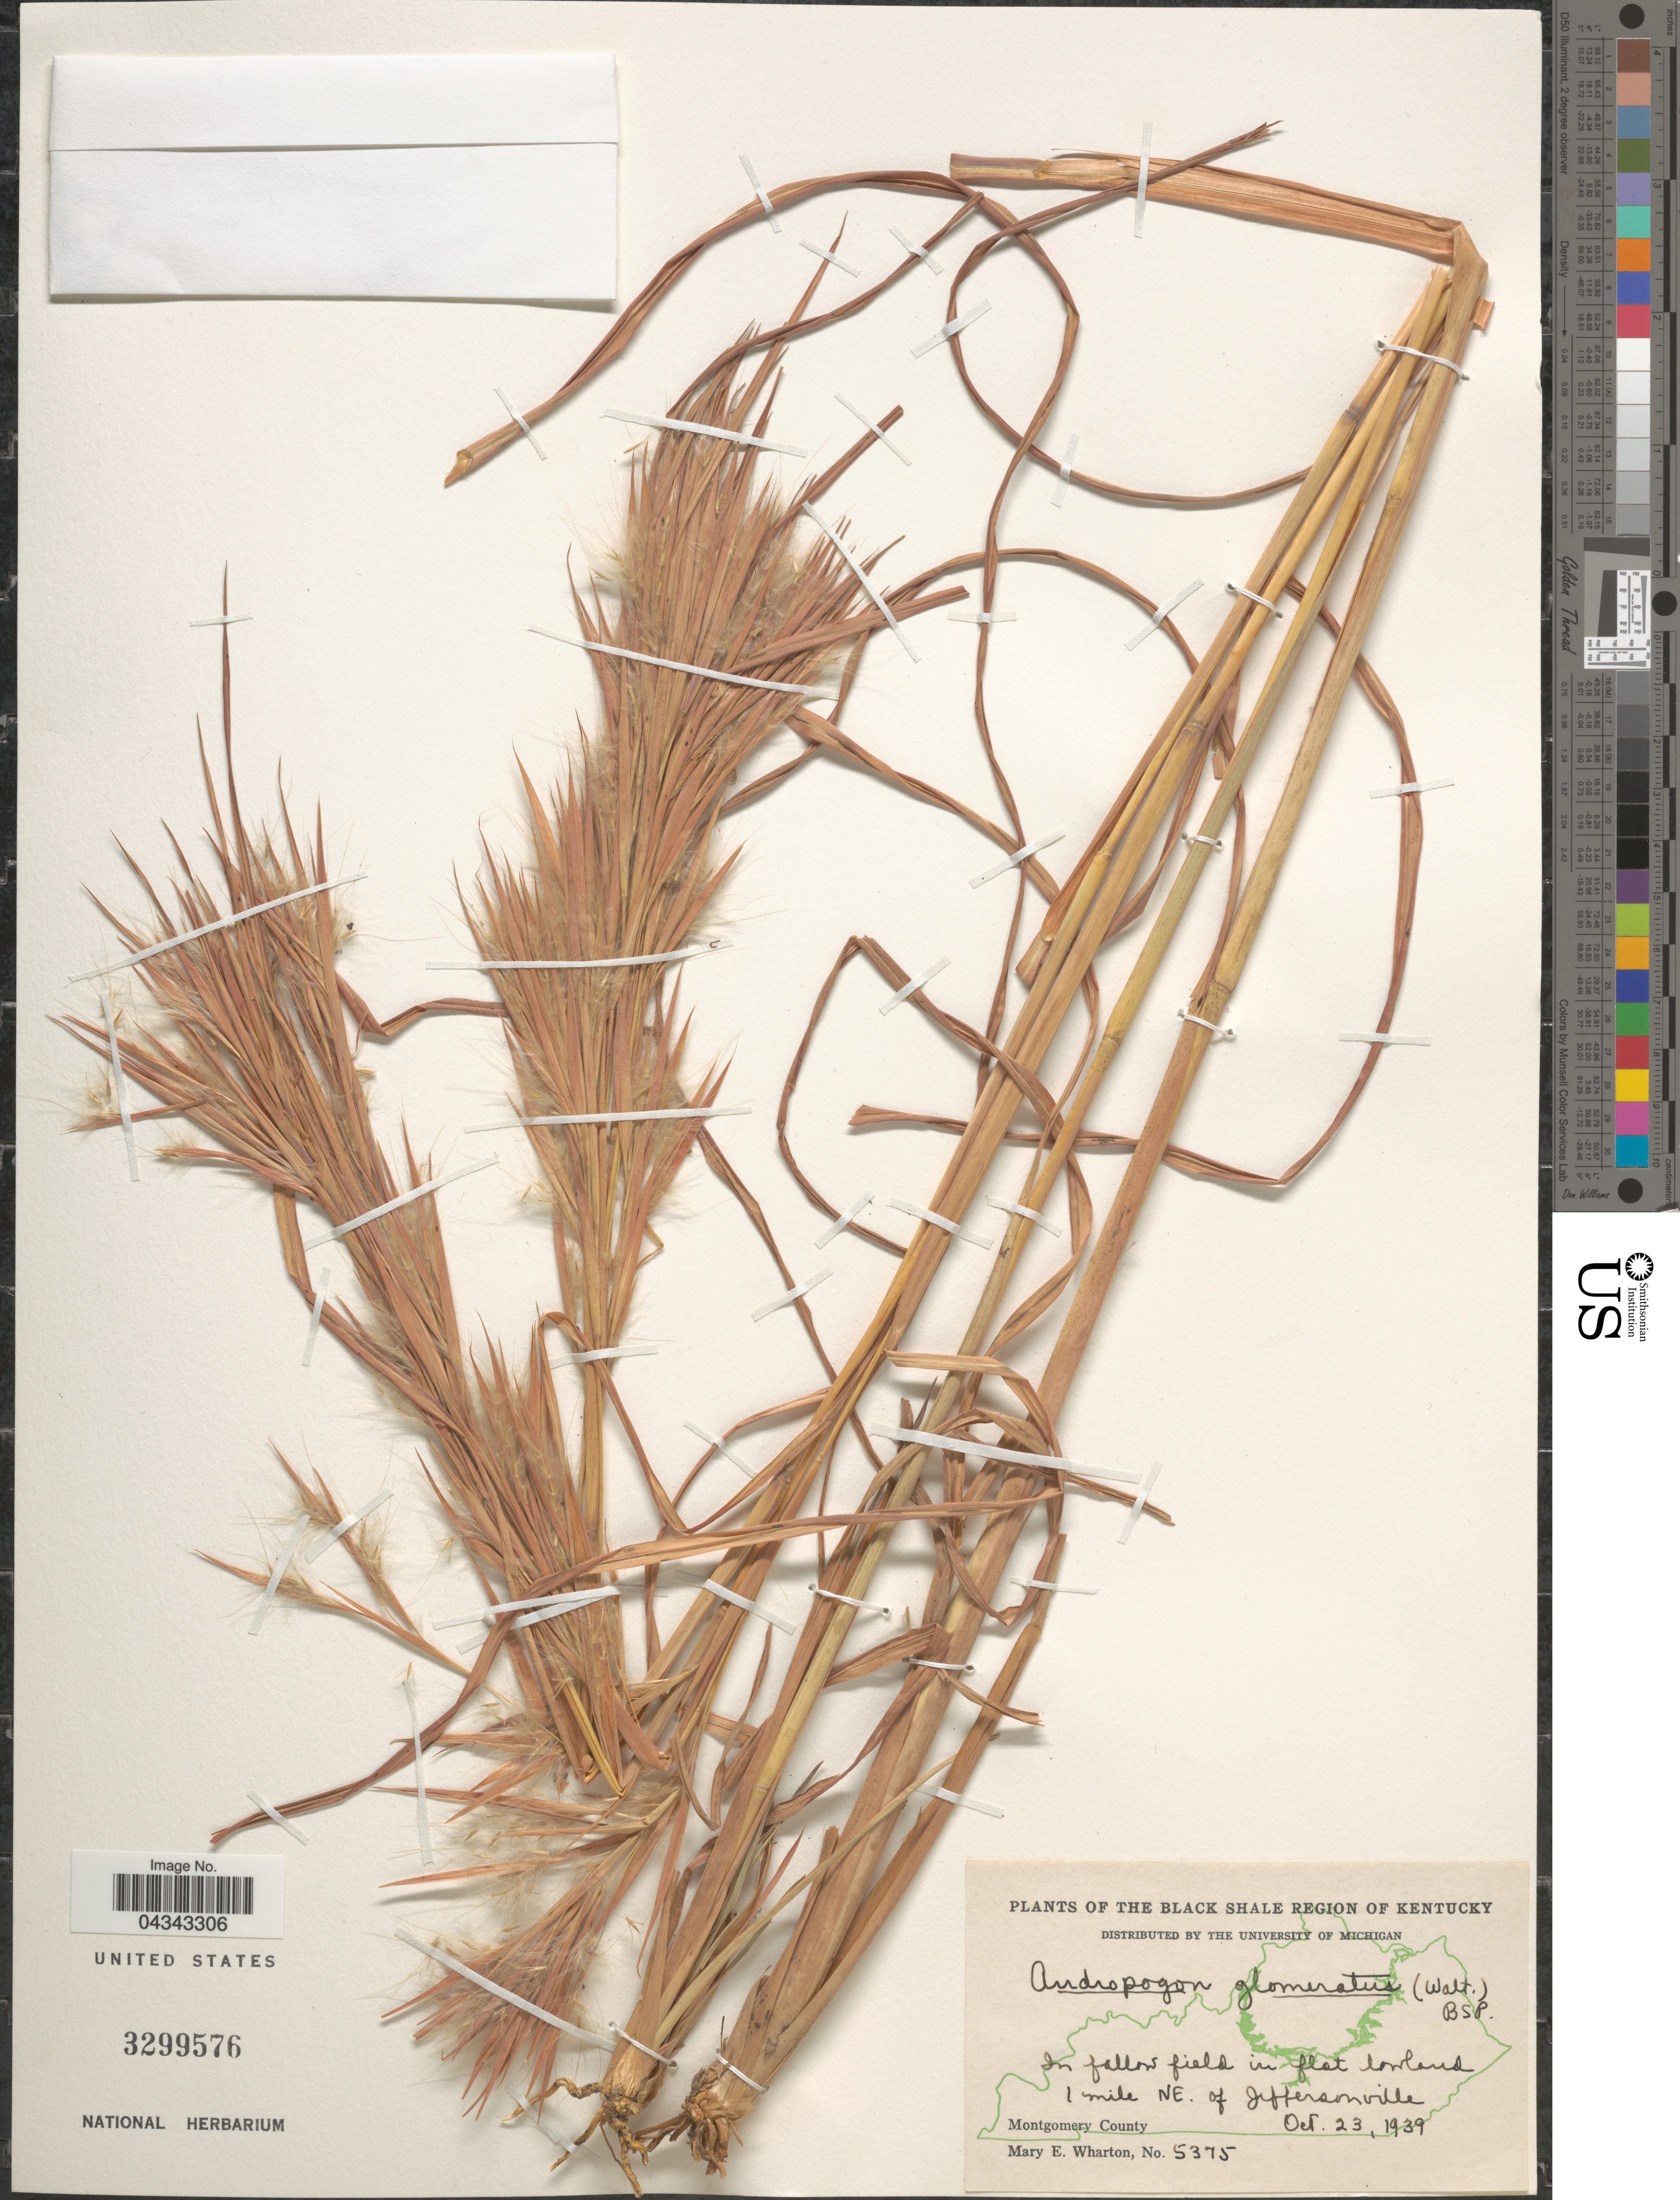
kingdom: Plantae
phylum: Tracheophyta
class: Liliopsida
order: Poales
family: Poaceae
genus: Andropogon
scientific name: Andropogon glomeratus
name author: (Walter) Britton, Stearns & Poggenb.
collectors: M. Wharton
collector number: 5375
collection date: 1939-10-23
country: United States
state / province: Kentucky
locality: The Black Shale Region. In fallow field in flat lowland. 1 mile NE. of Jeffersonville. Montgomery County.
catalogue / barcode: US 3299576